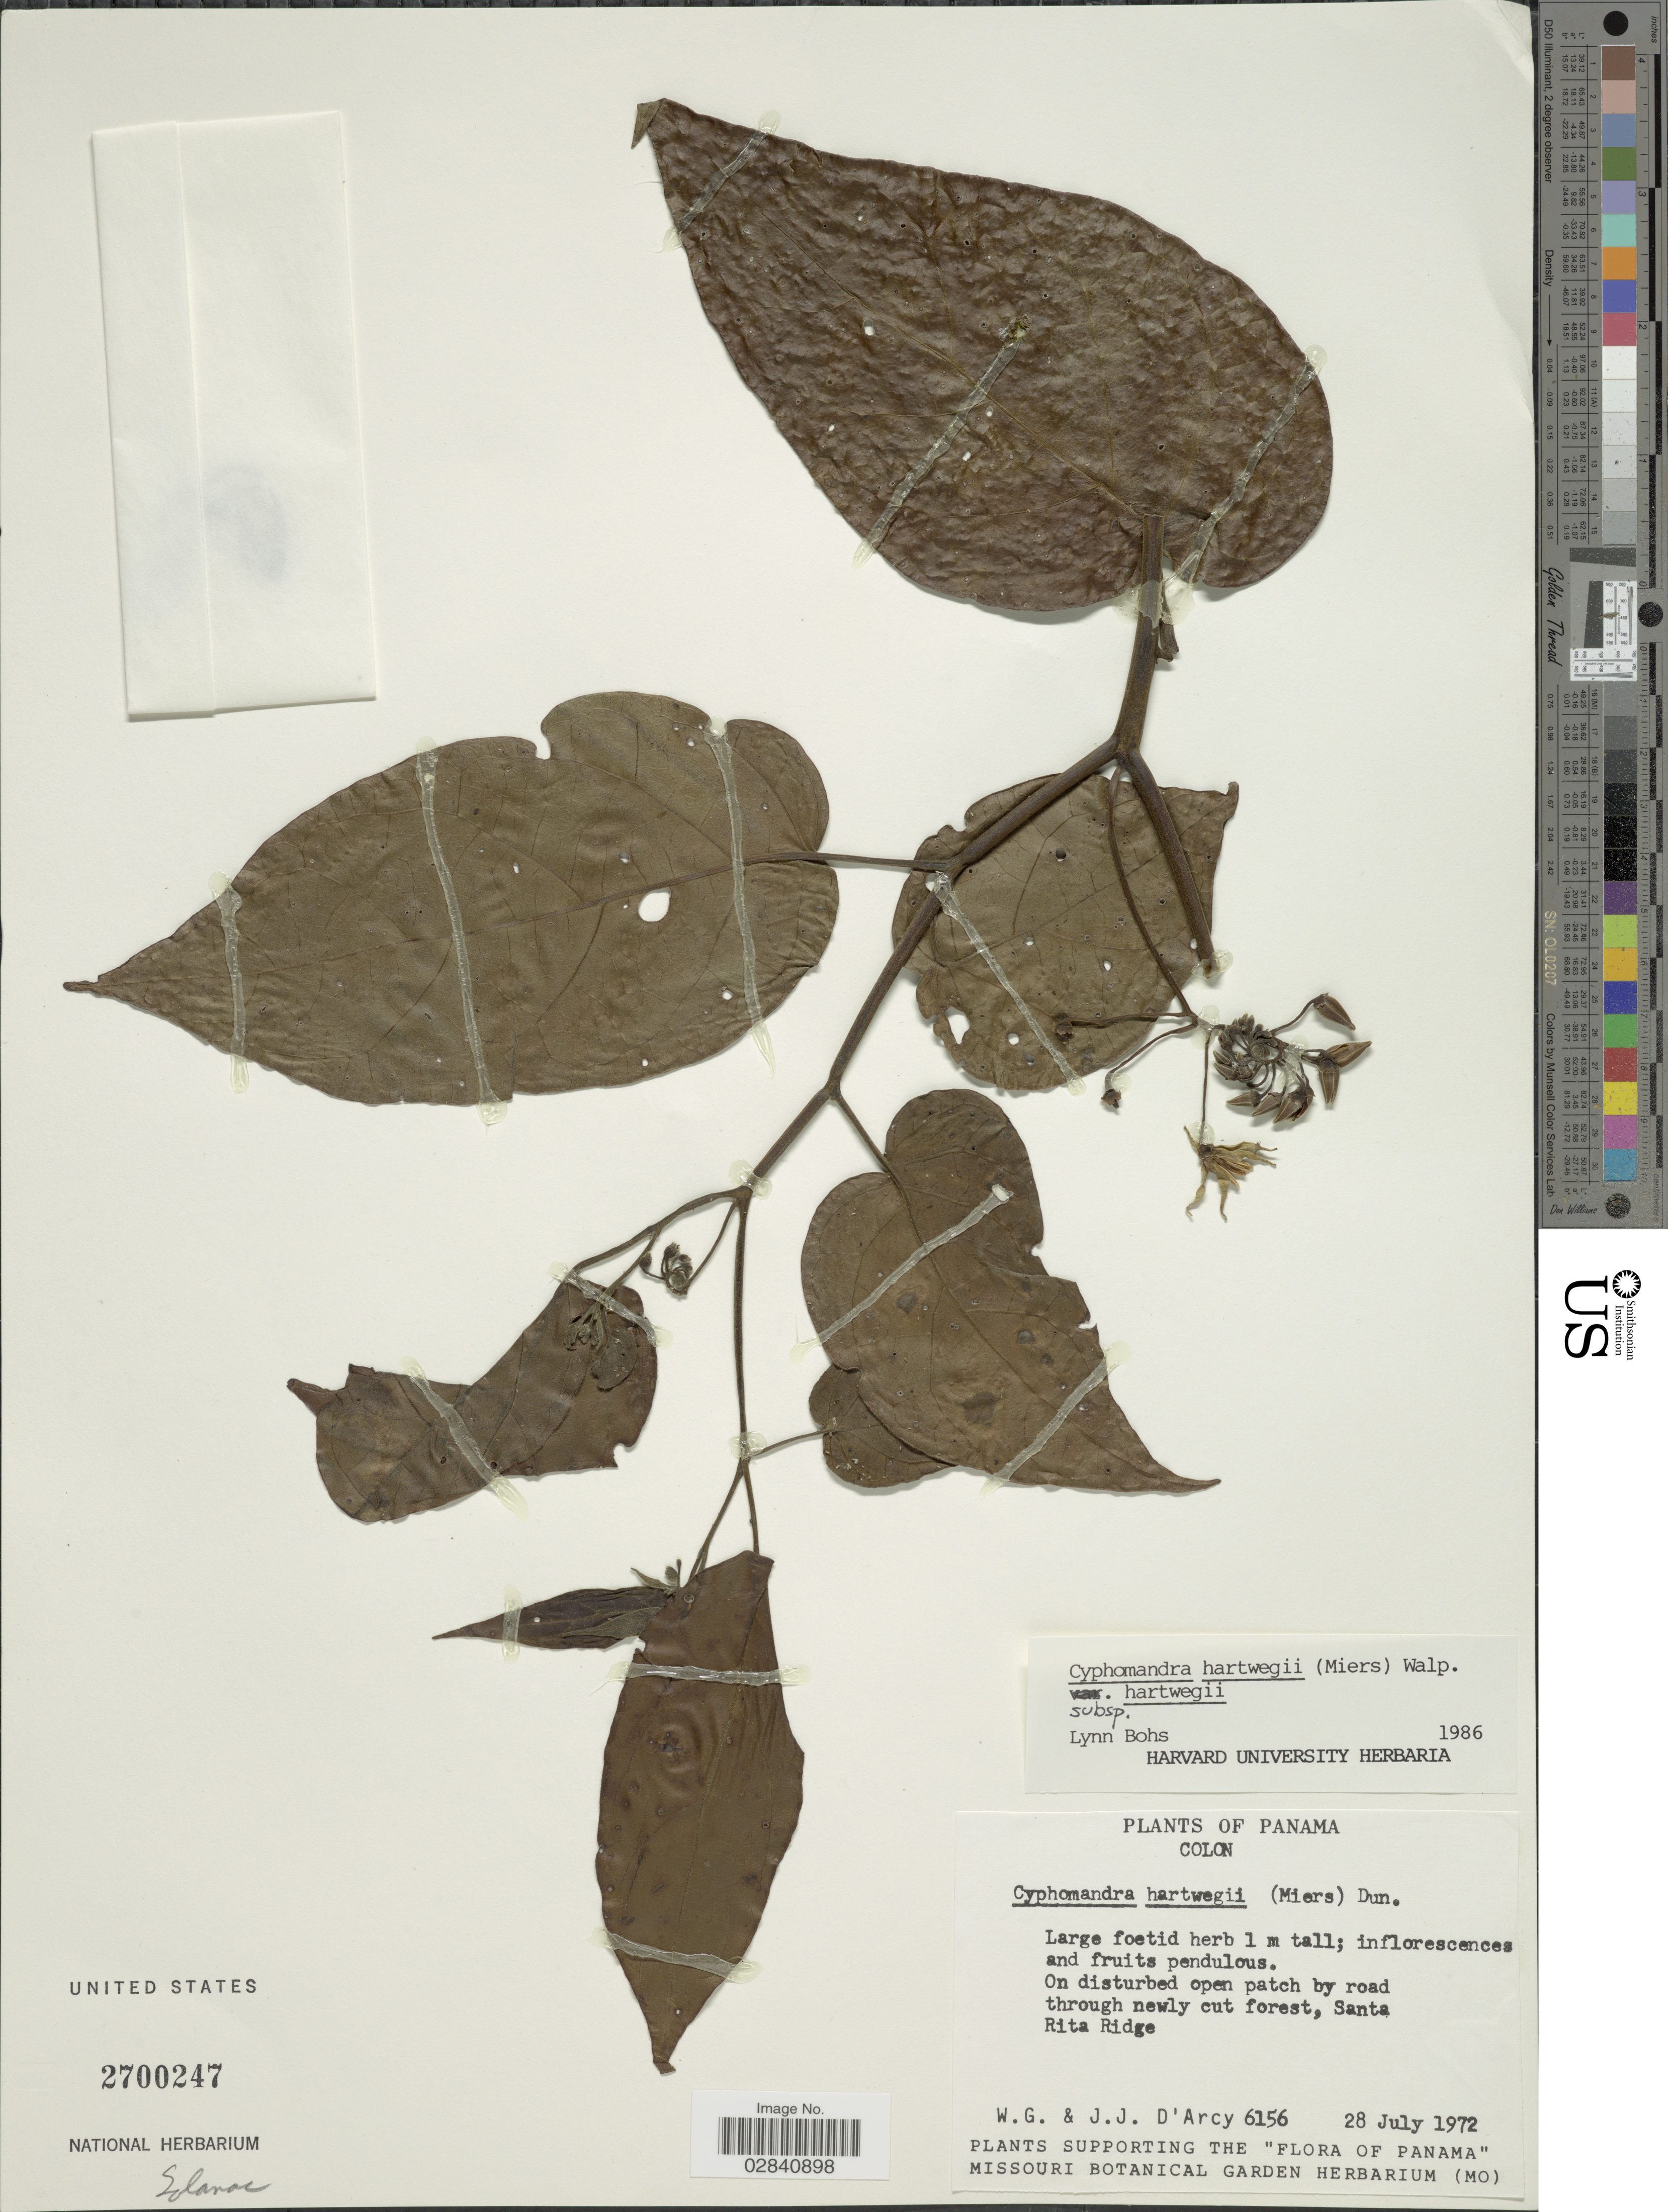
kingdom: Plantae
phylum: Tracheophyta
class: Magnoliopsida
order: Solanales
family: Solanaceae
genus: Cyphomandra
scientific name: Cyphomandra hartwegii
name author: (Miers) Sendtn. ex Walp.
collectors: W. G. D'Arcy & J. J. D'Arcy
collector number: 6156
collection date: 1972-07-28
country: Panama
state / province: Colón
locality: On disturbed open patch by road through newly cut forest, Santa Rita Ridge.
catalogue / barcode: US 2700247